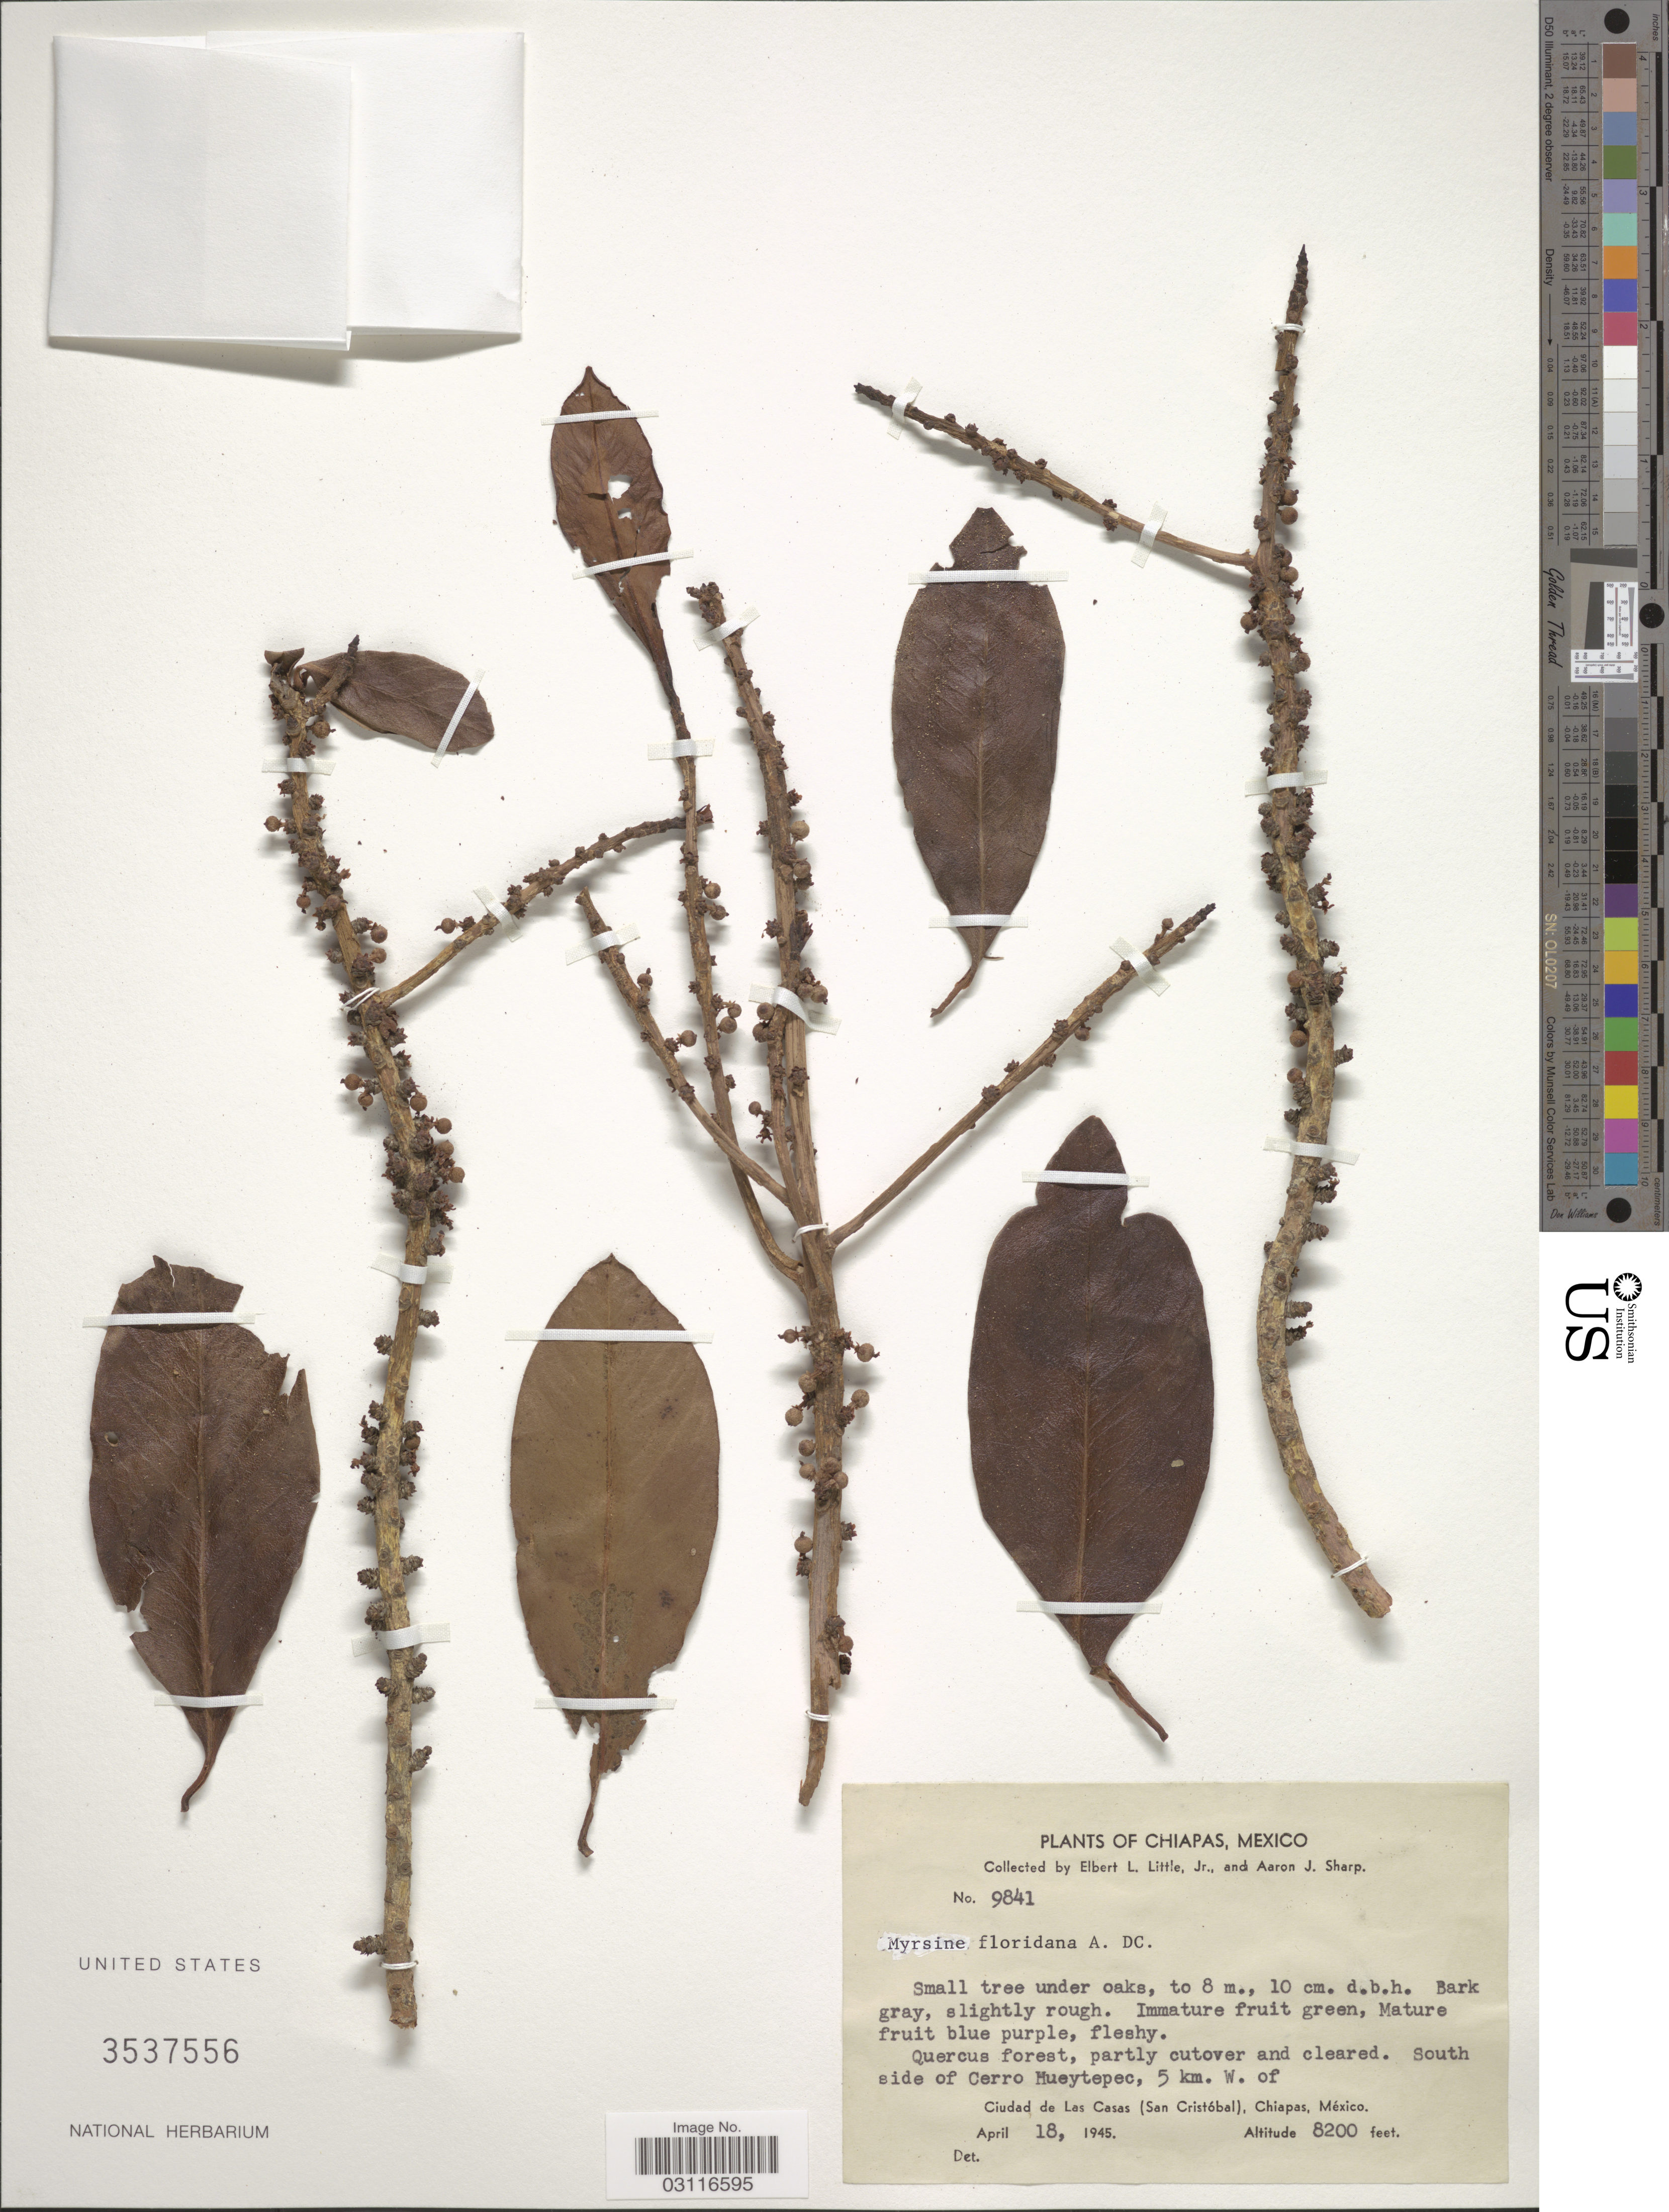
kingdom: Plantae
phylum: Tracheophyta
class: Magnoliopsida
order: Ericales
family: Primulaceae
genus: Myrsine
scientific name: Myrsine cubana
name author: A. DC.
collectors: E. L. Little & Mrs A. J. Sharp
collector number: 9841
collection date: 1945-04-18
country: Mexico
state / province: Chiapas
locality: South side of Cerro Hueytepec, 5 km. W. of Ciudad de Las Casas (San Cristóbal).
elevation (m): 2499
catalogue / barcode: US 3537556